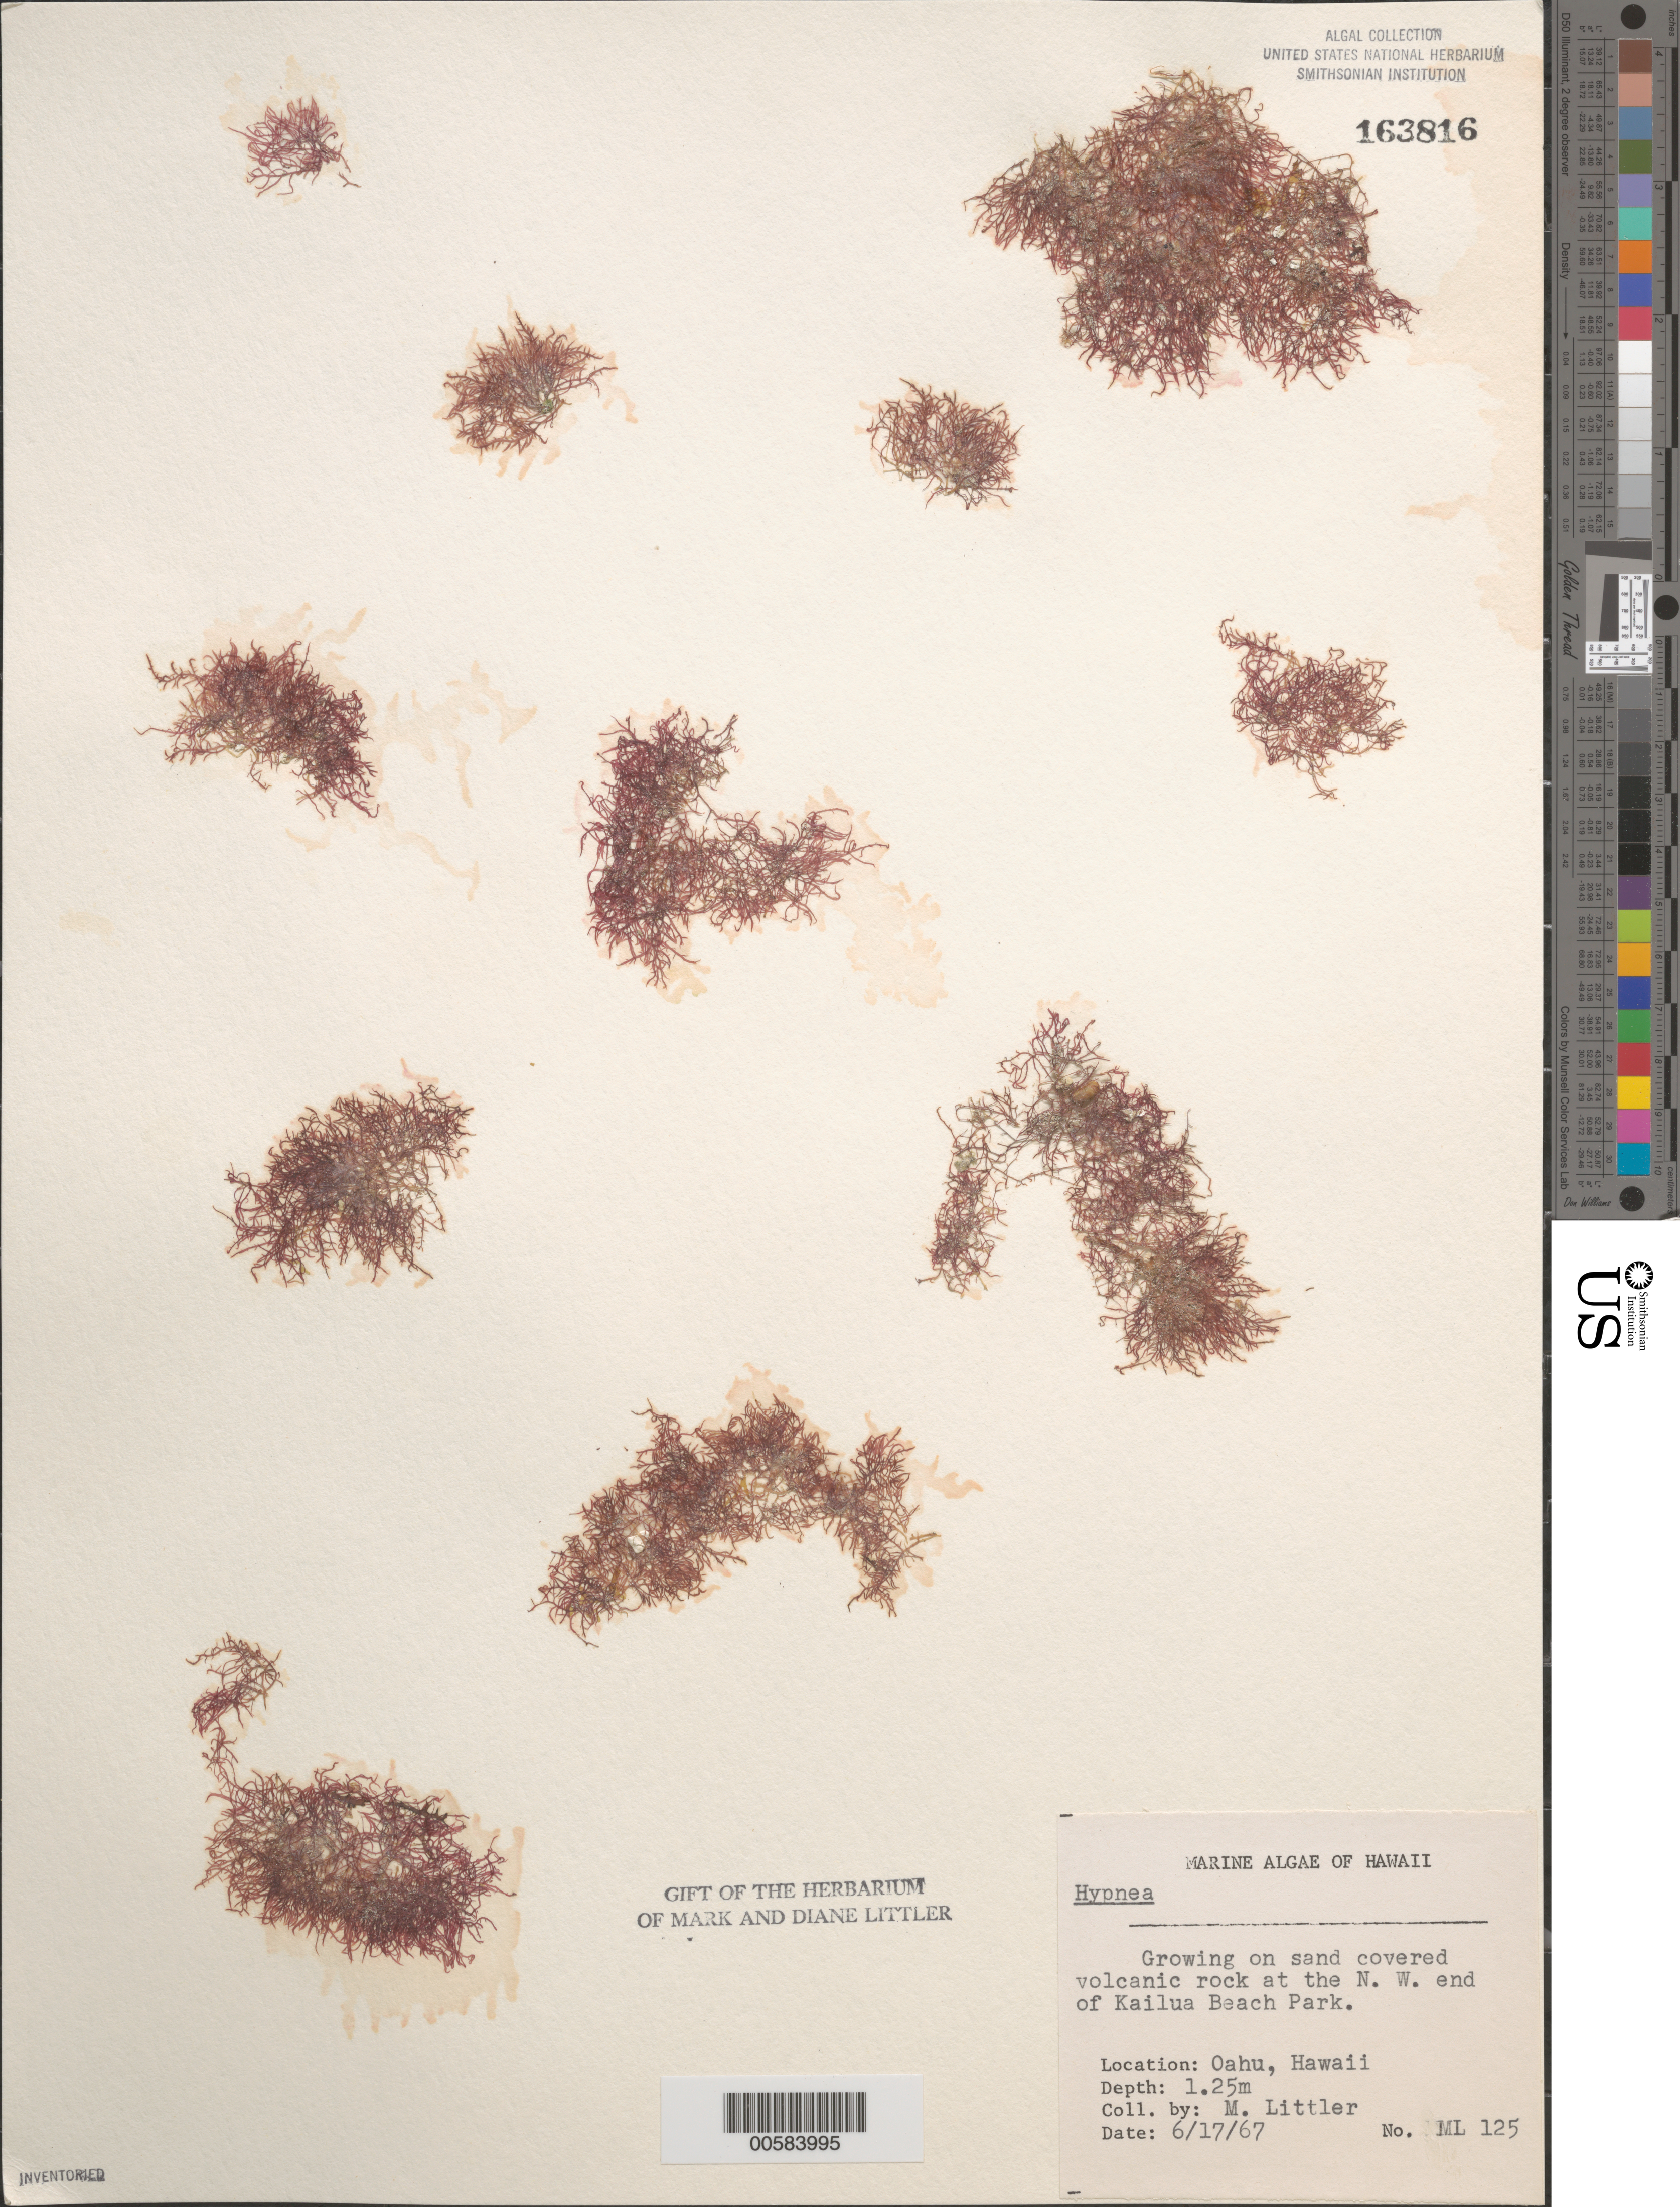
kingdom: Plantae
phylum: Rhodophyta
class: Florideophyceae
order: Gigartinales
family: Cystocloniaceae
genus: Hypnea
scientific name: Hypnea sp.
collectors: M. M. Littler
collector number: ML 125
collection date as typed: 17 Jun 1967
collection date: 1967-06-17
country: United States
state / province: Hawaii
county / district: Honolulu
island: Oahu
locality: Kailua Beach Park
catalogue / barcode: US 163816